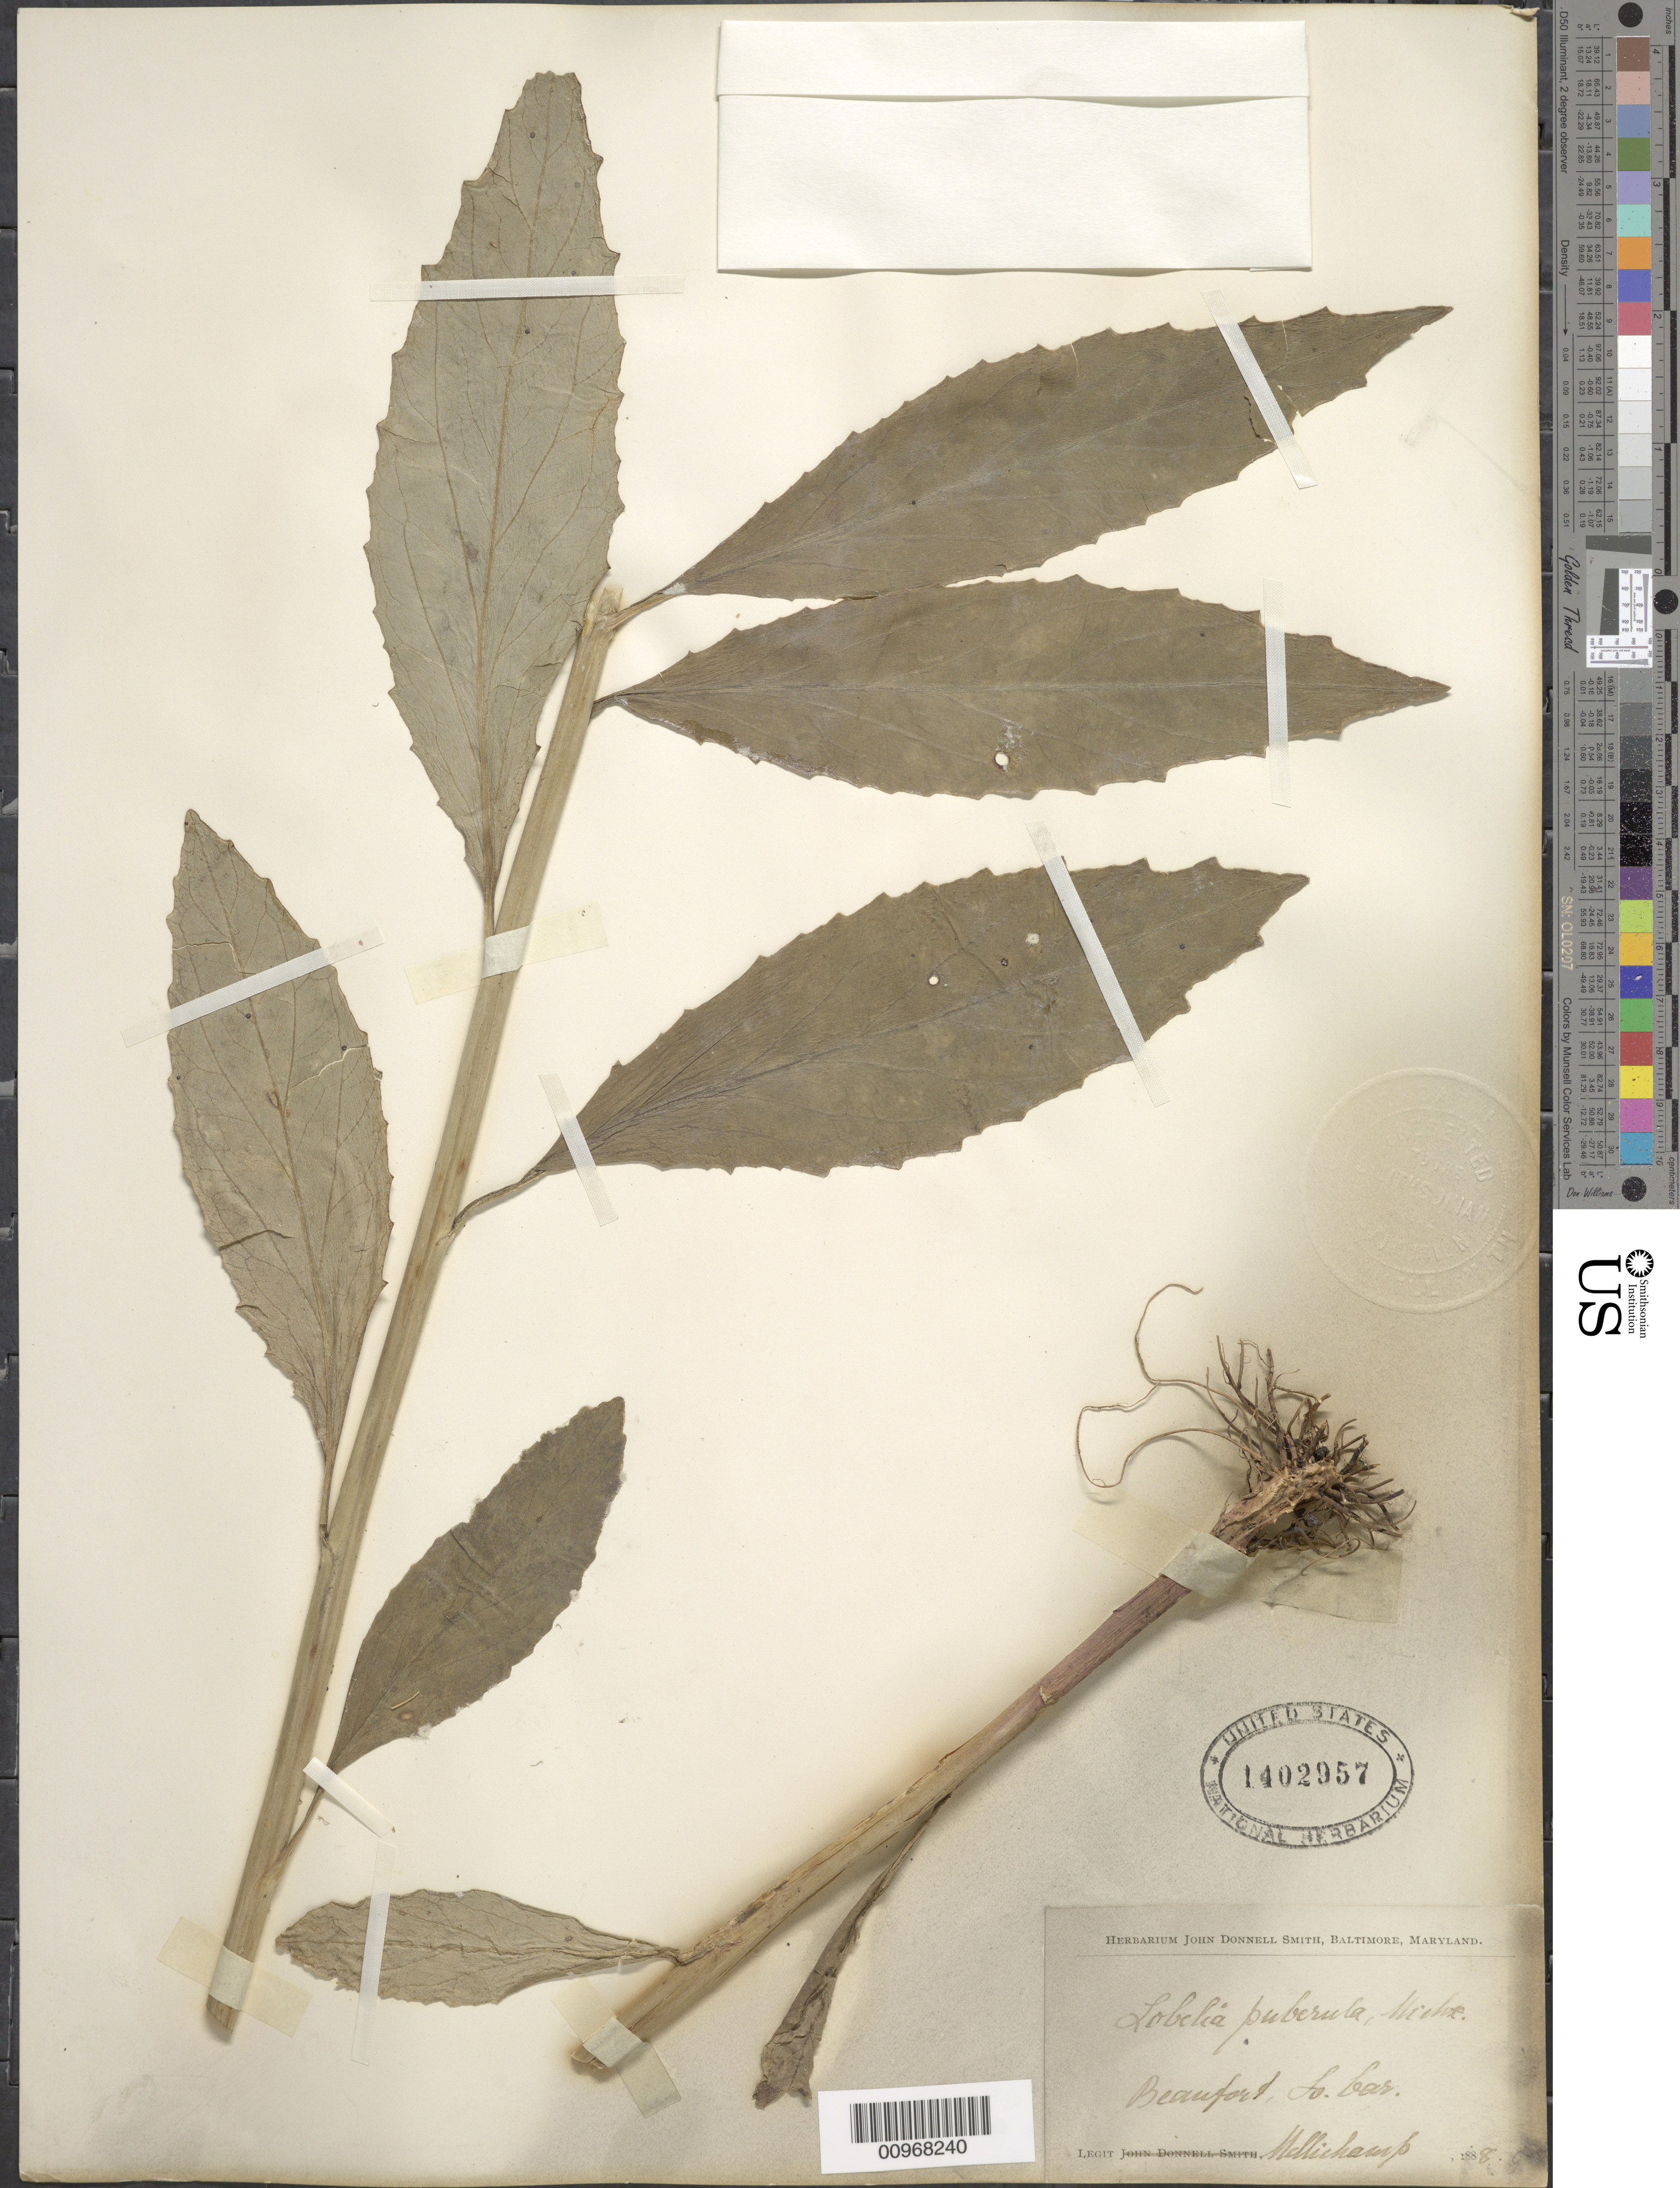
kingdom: Plantae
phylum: Tracheophyta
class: Magnoliopsida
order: Asterales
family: Campanulaceae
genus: Lobelia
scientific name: Lobelia puberula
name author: Michx.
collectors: -. Mellichamp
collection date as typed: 1888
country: United States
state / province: South Carolina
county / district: Beaufort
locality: Beaufort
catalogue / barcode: US 1402957